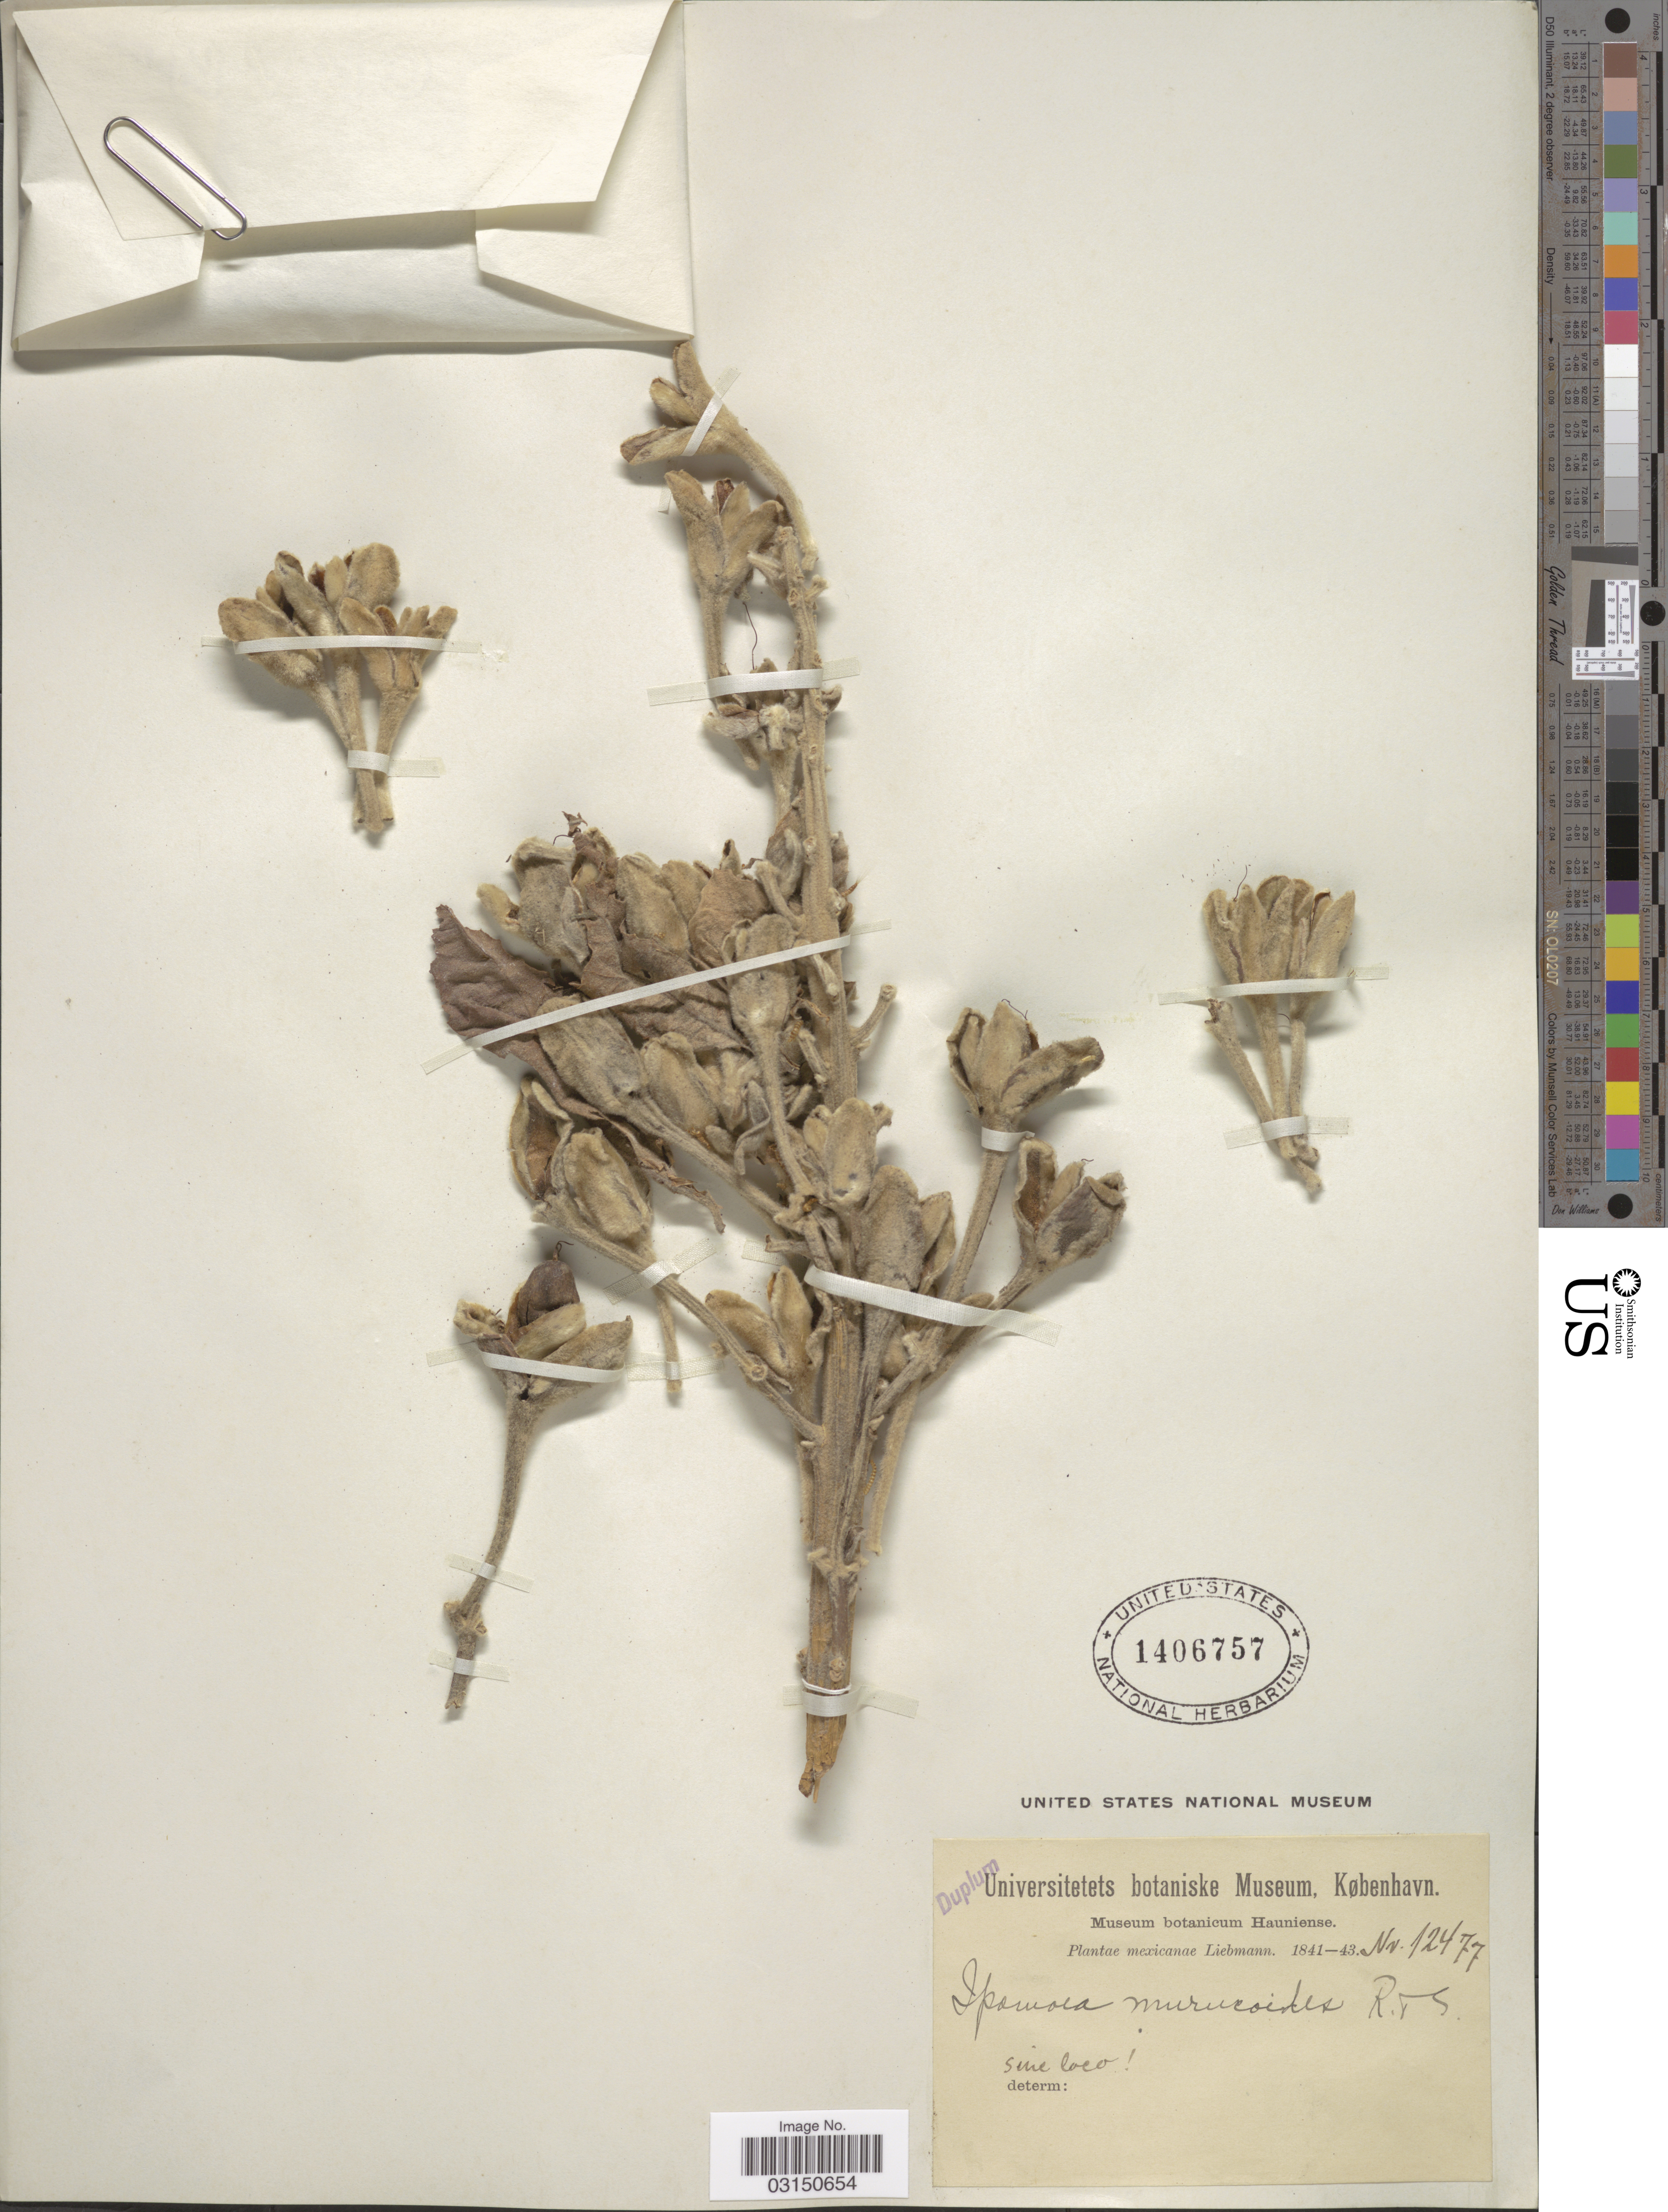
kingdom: Plantae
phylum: Tracheophyta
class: Magnoliopsida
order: Solanales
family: Convolvulaceae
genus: Ipomoea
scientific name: Ipomoea murucoides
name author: Roem. & Schult.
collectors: Liebmann, --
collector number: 12477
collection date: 1841/1843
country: Mexico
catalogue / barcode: US 1406757